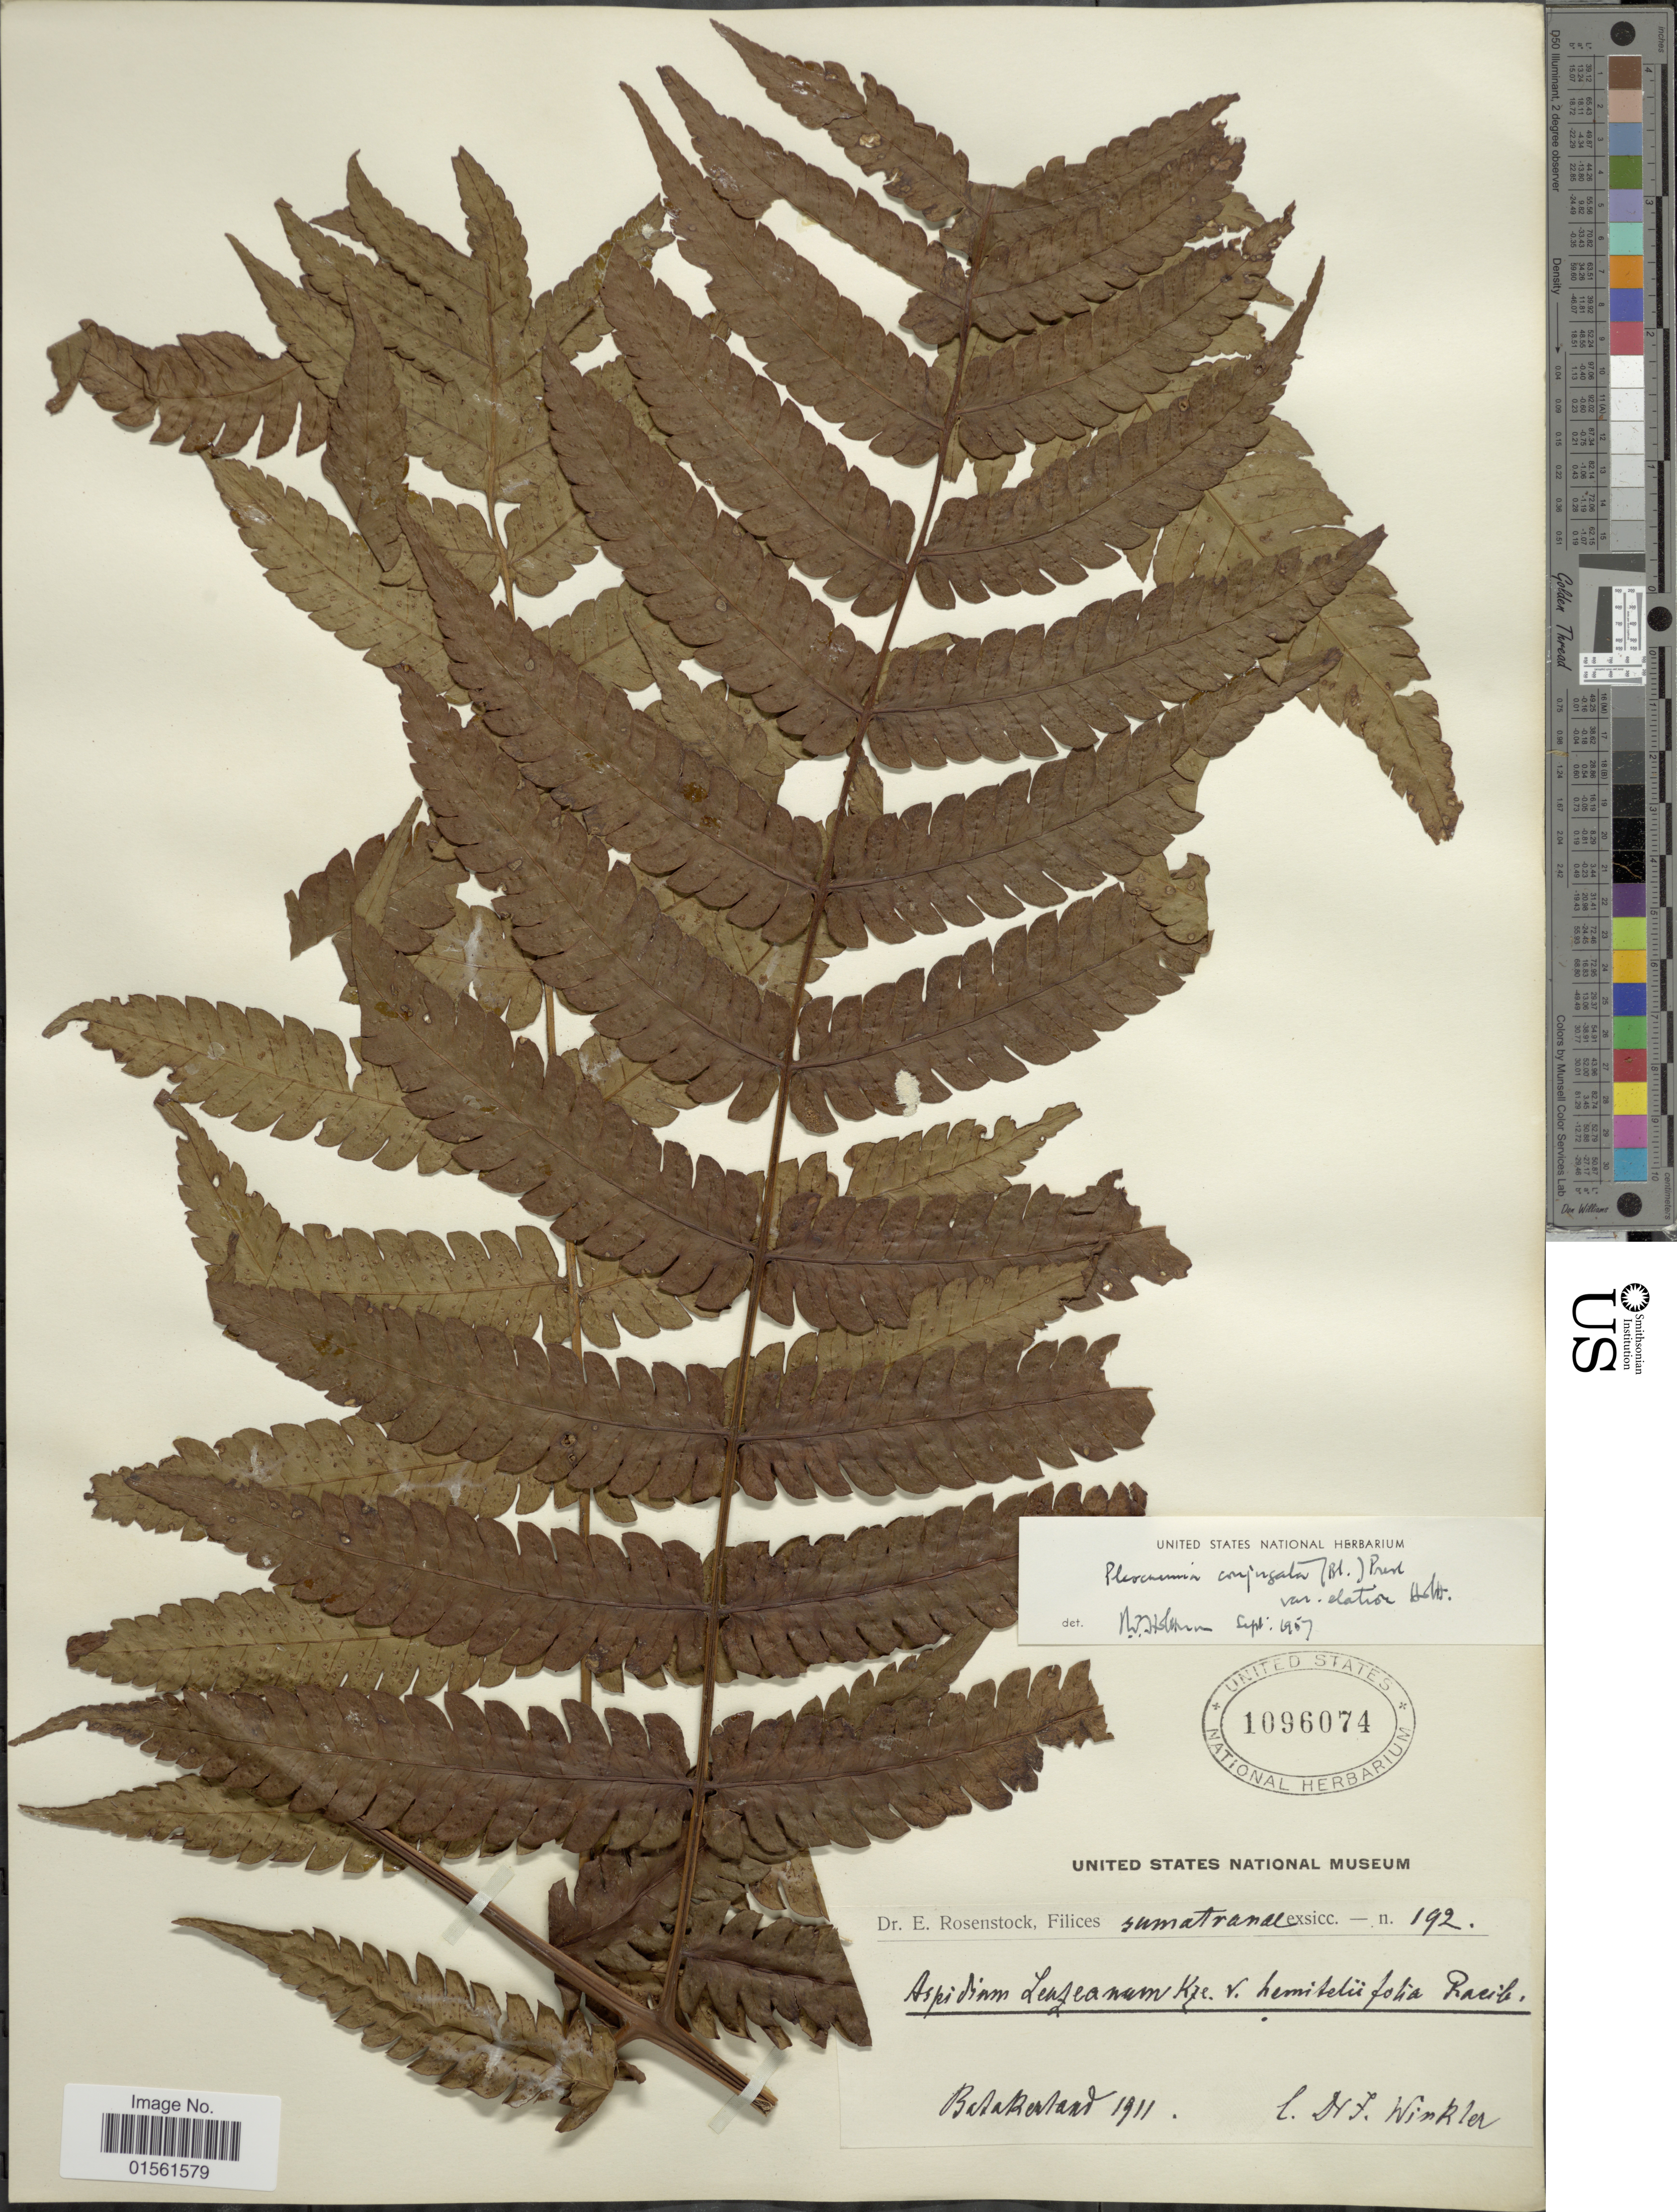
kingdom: Plantae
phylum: Tracheophyta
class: Polypodiopsida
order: Polypodiales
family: Dryopteridaceae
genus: Pleocnemia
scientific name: Pleocnemia conjugata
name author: (Blume) C. Presl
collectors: F. Winkler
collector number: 192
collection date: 1911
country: Indonesia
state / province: Sumatra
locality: Sumatranae, Batakerland. [interpreted]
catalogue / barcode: US 1096074